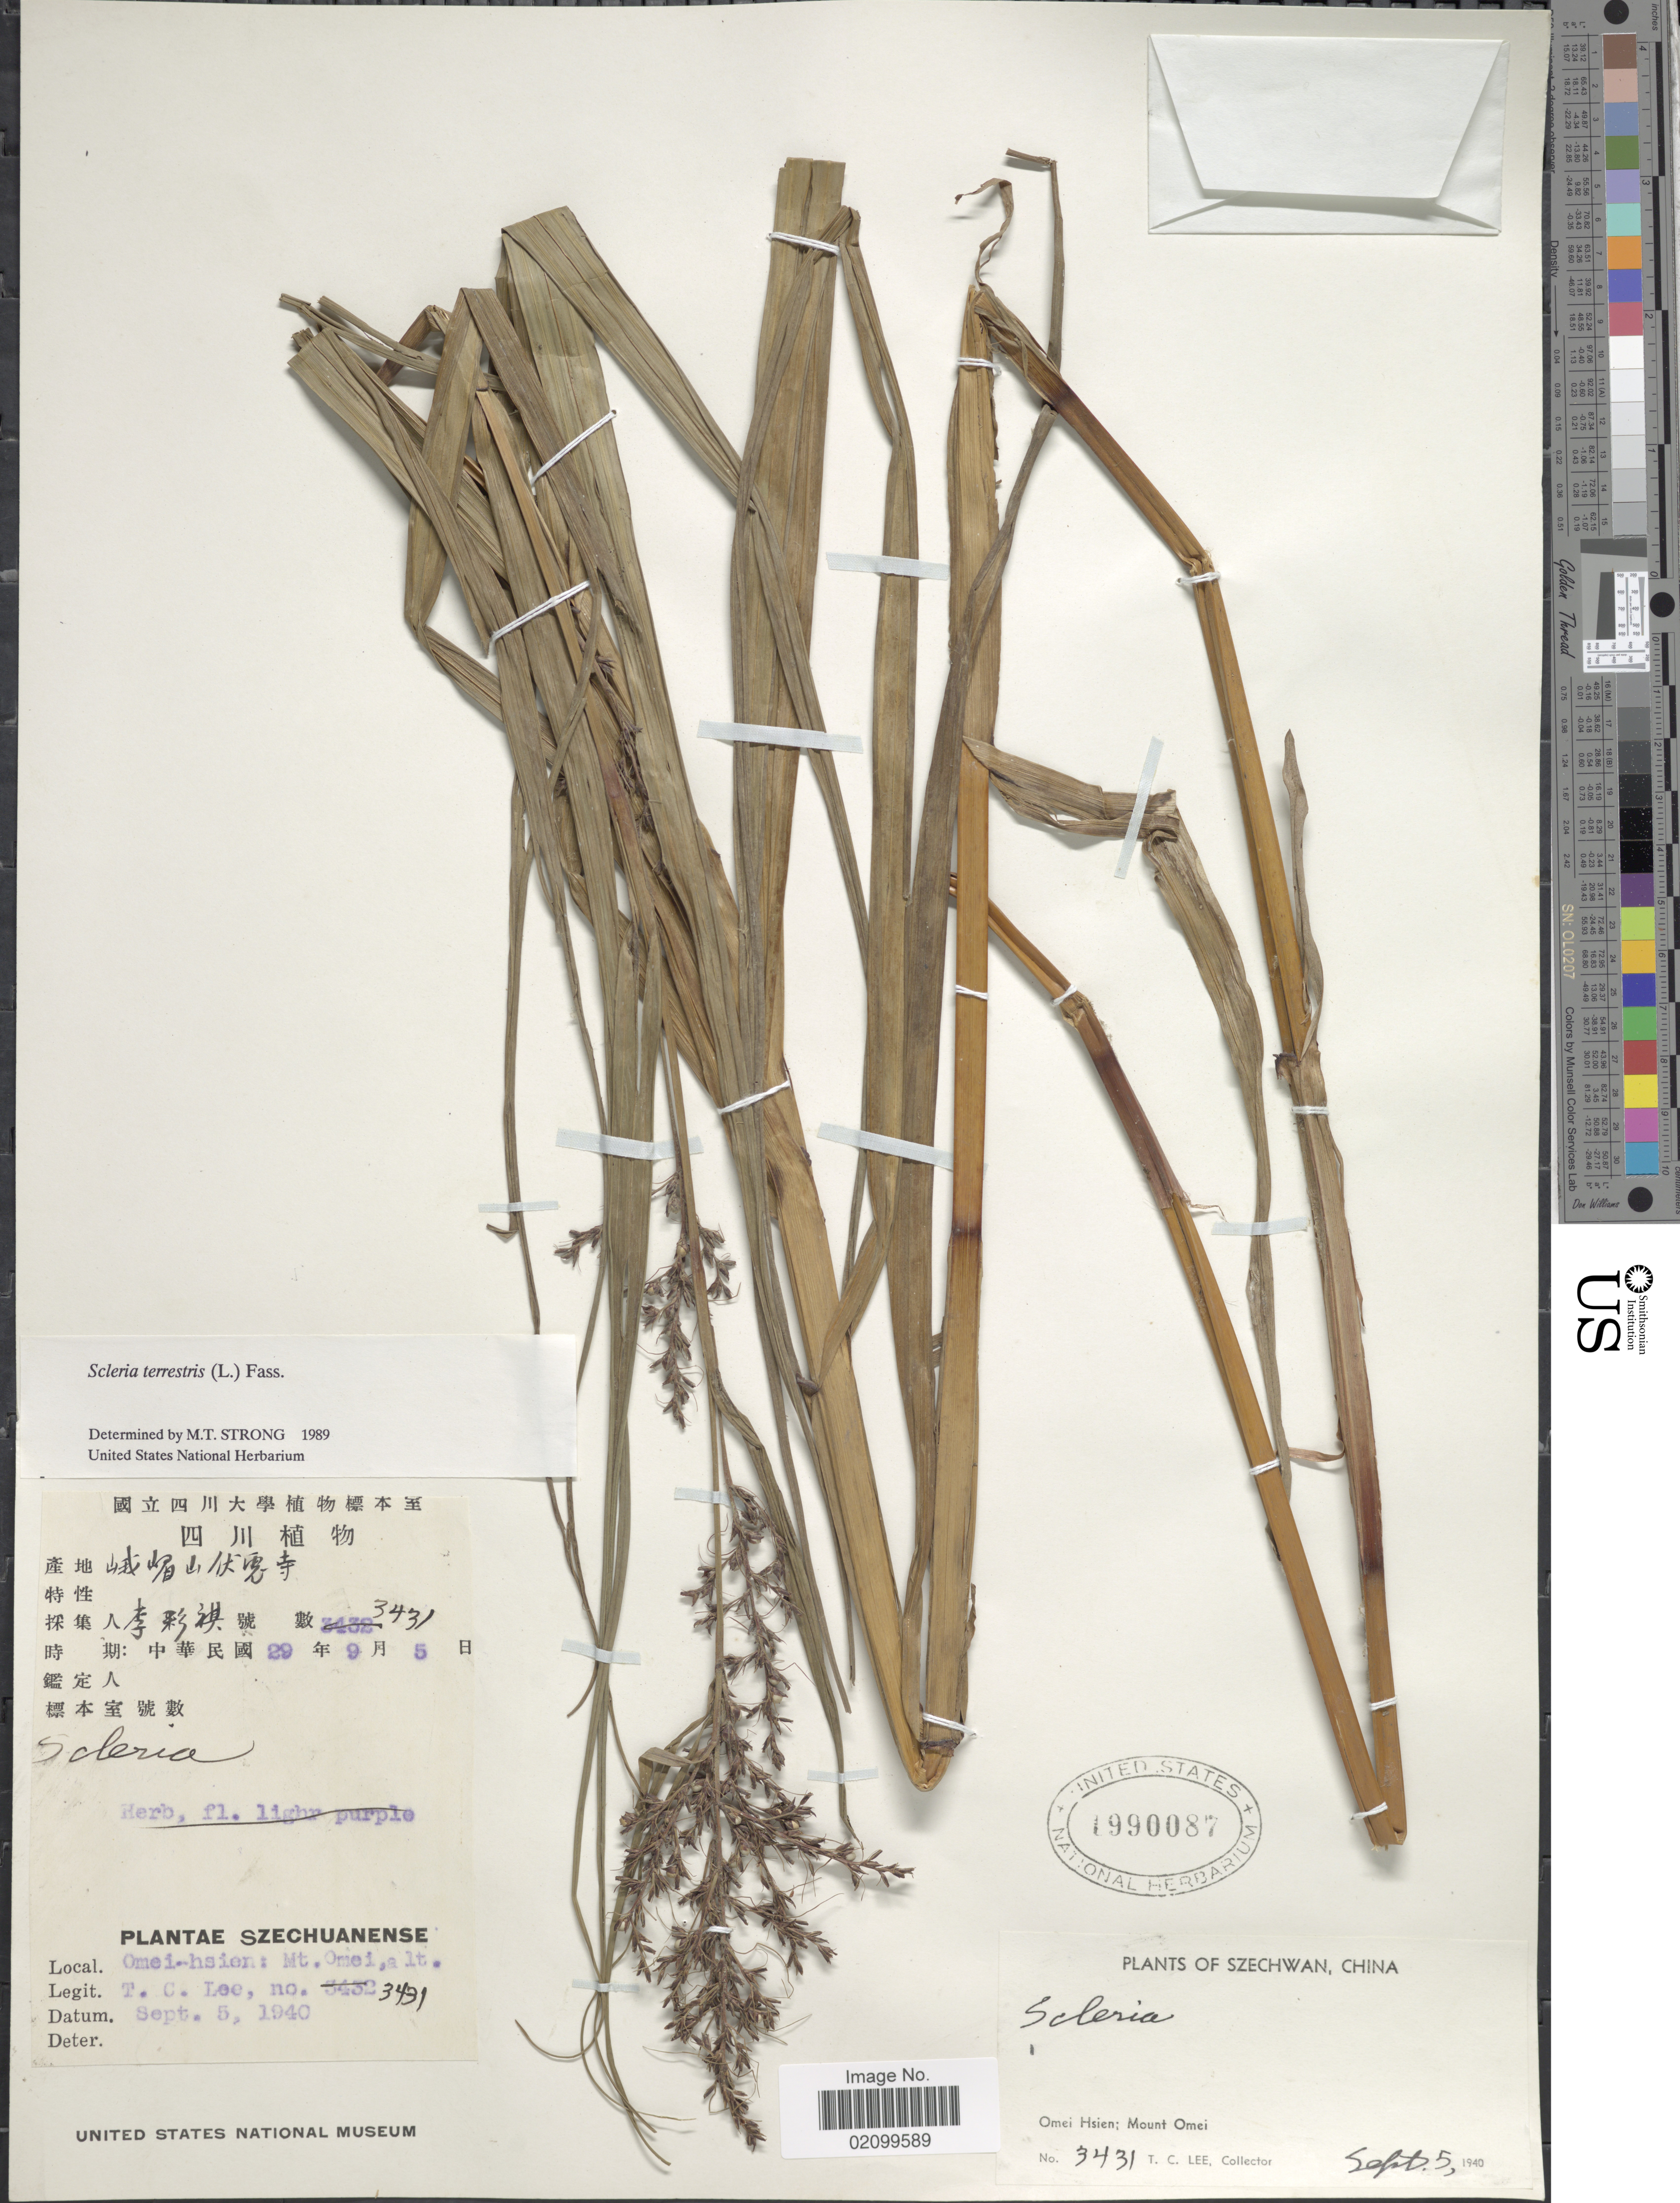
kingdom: Plantae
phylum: Tracheophyta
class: Liliopsida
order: Poales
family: Cyperaceae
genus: Scleria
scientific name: Scleria terrestris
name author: (L.) Fassett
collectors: T. Lee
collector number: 3431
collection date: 1940-09-05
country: China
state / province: Sichuan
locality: Szechwan, Omei Hsien; Mount Omei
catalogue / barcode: US 1990087